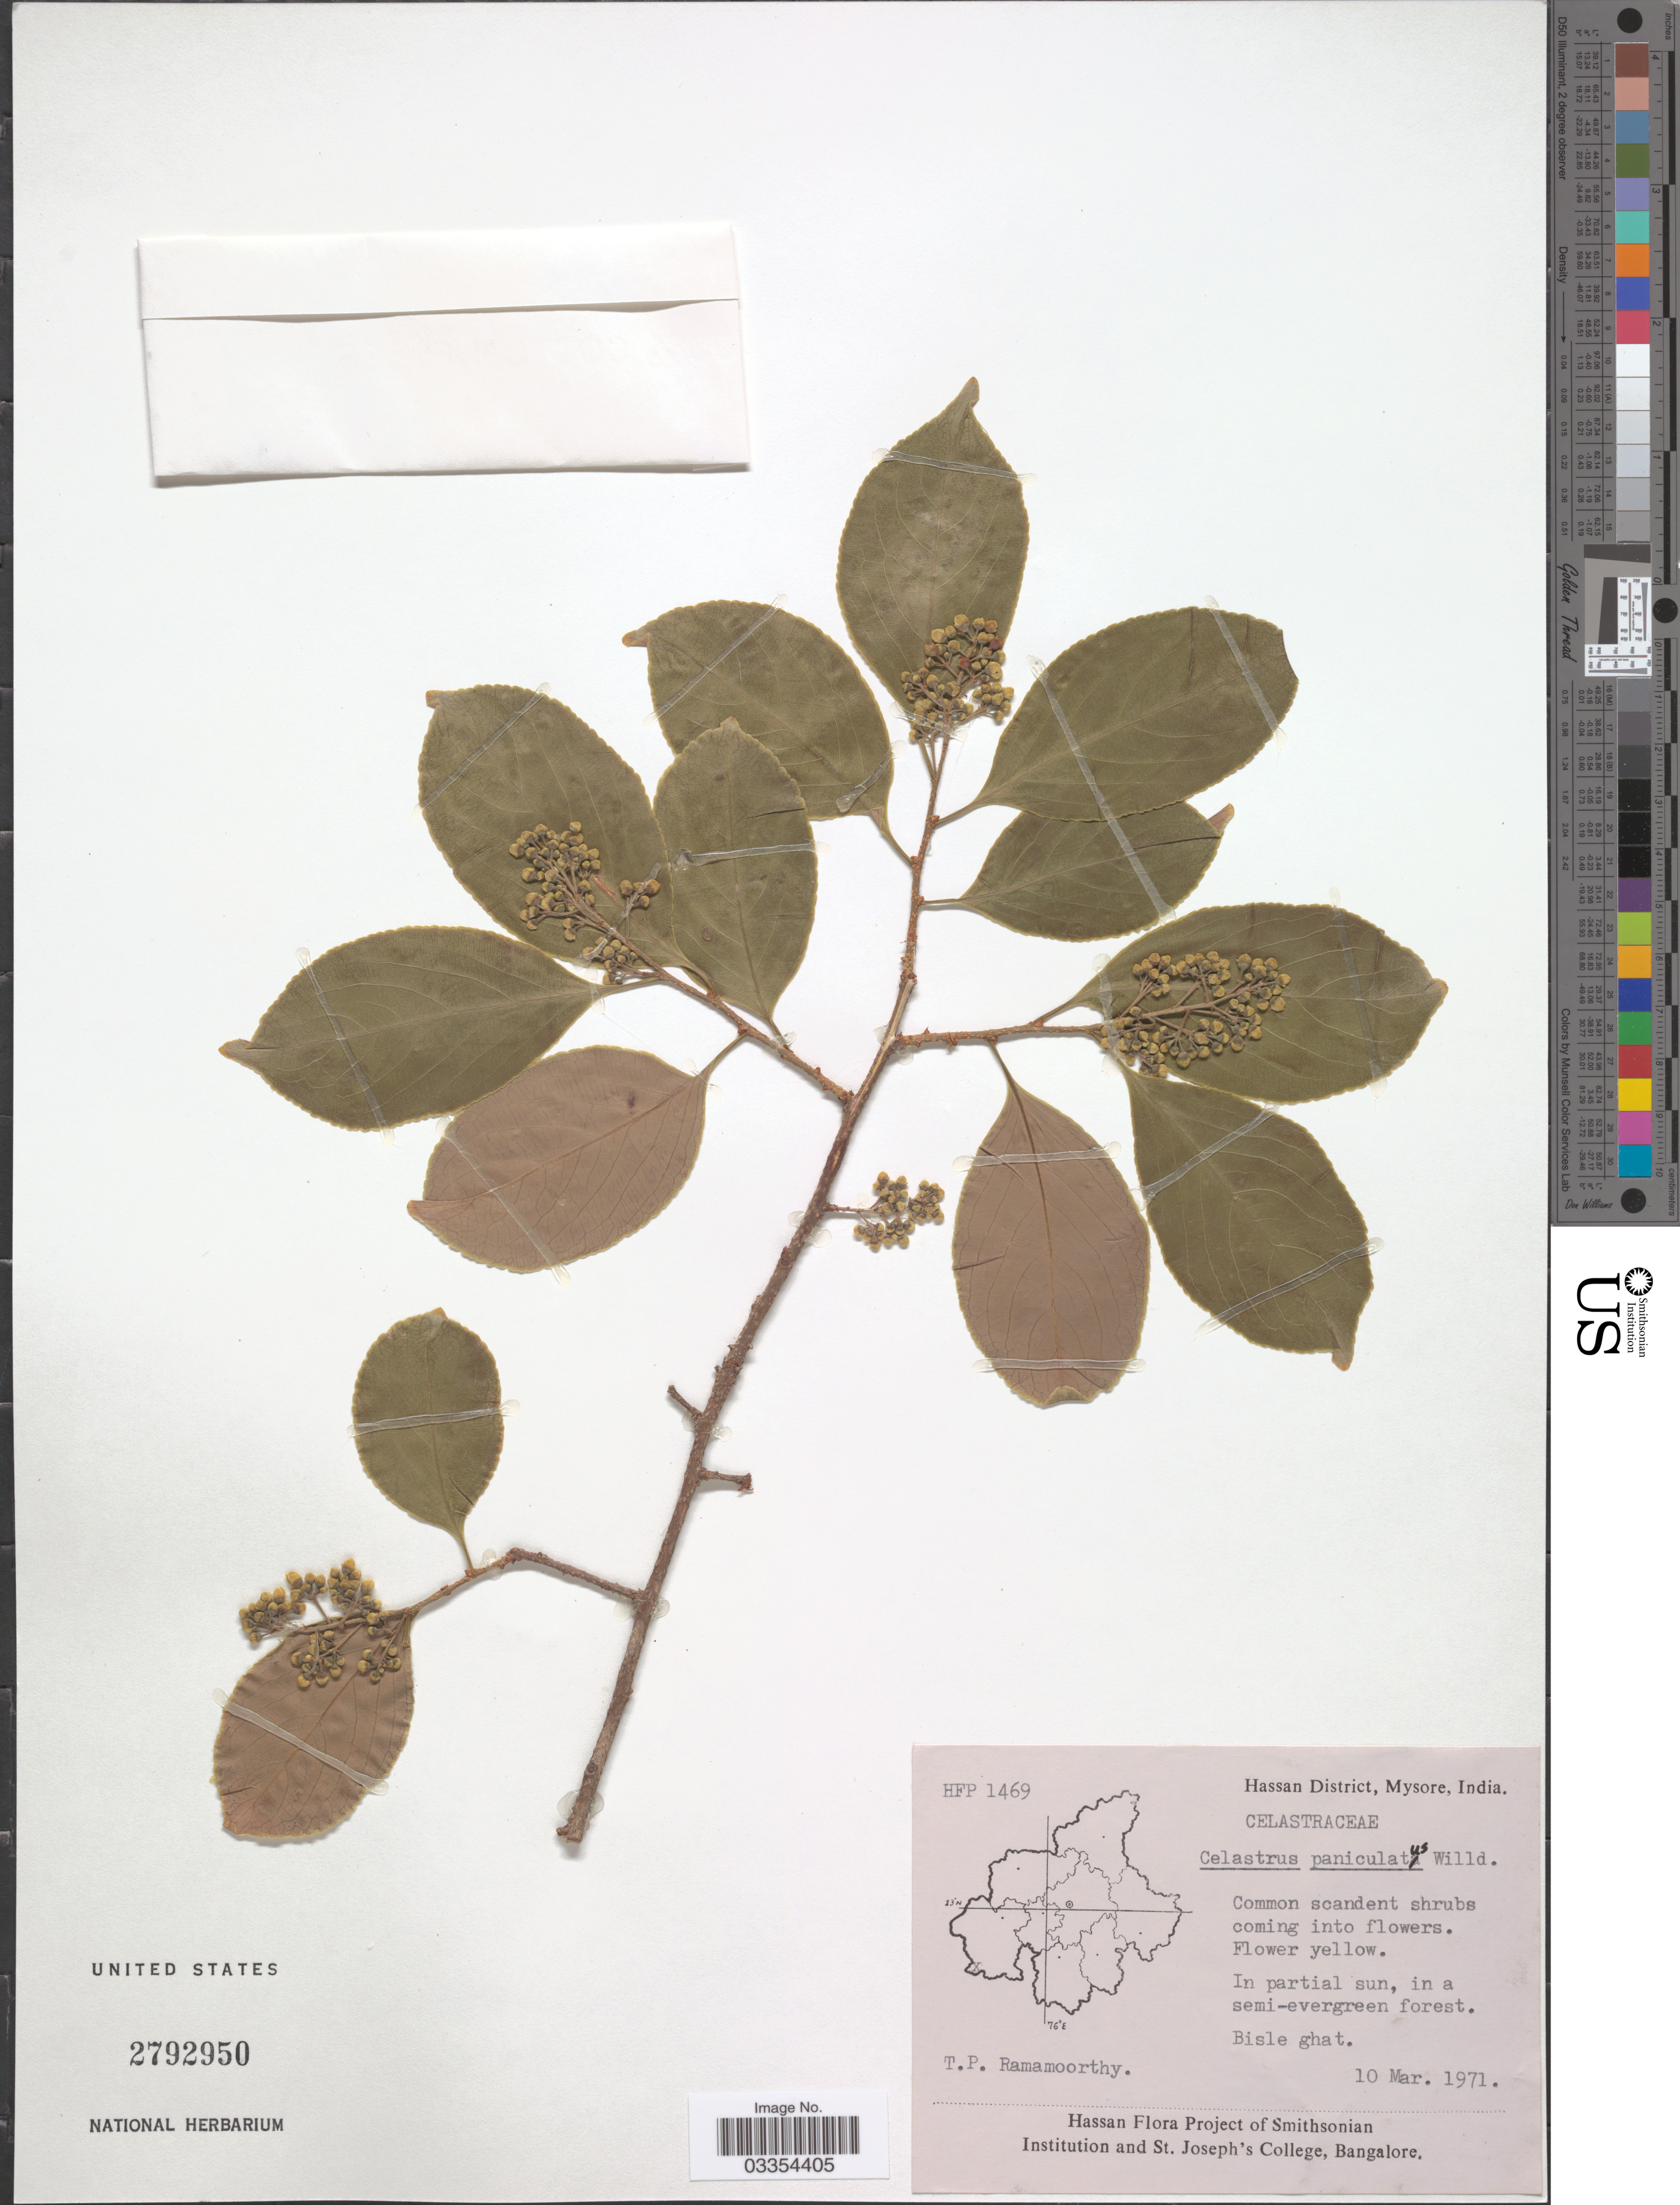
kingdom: Plantae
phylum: Tracheophyta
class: Magnoliopsida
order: Celastrales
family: Celastraceae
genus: Celastrus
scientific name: Celastrus paniculatus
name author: Willd.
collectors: T. P. Ramamoorthy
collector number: HFP 1469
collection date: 1971-03-10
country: India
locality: Hassan District, Mysore. Bisle-ghat.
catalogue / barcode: US 2792950